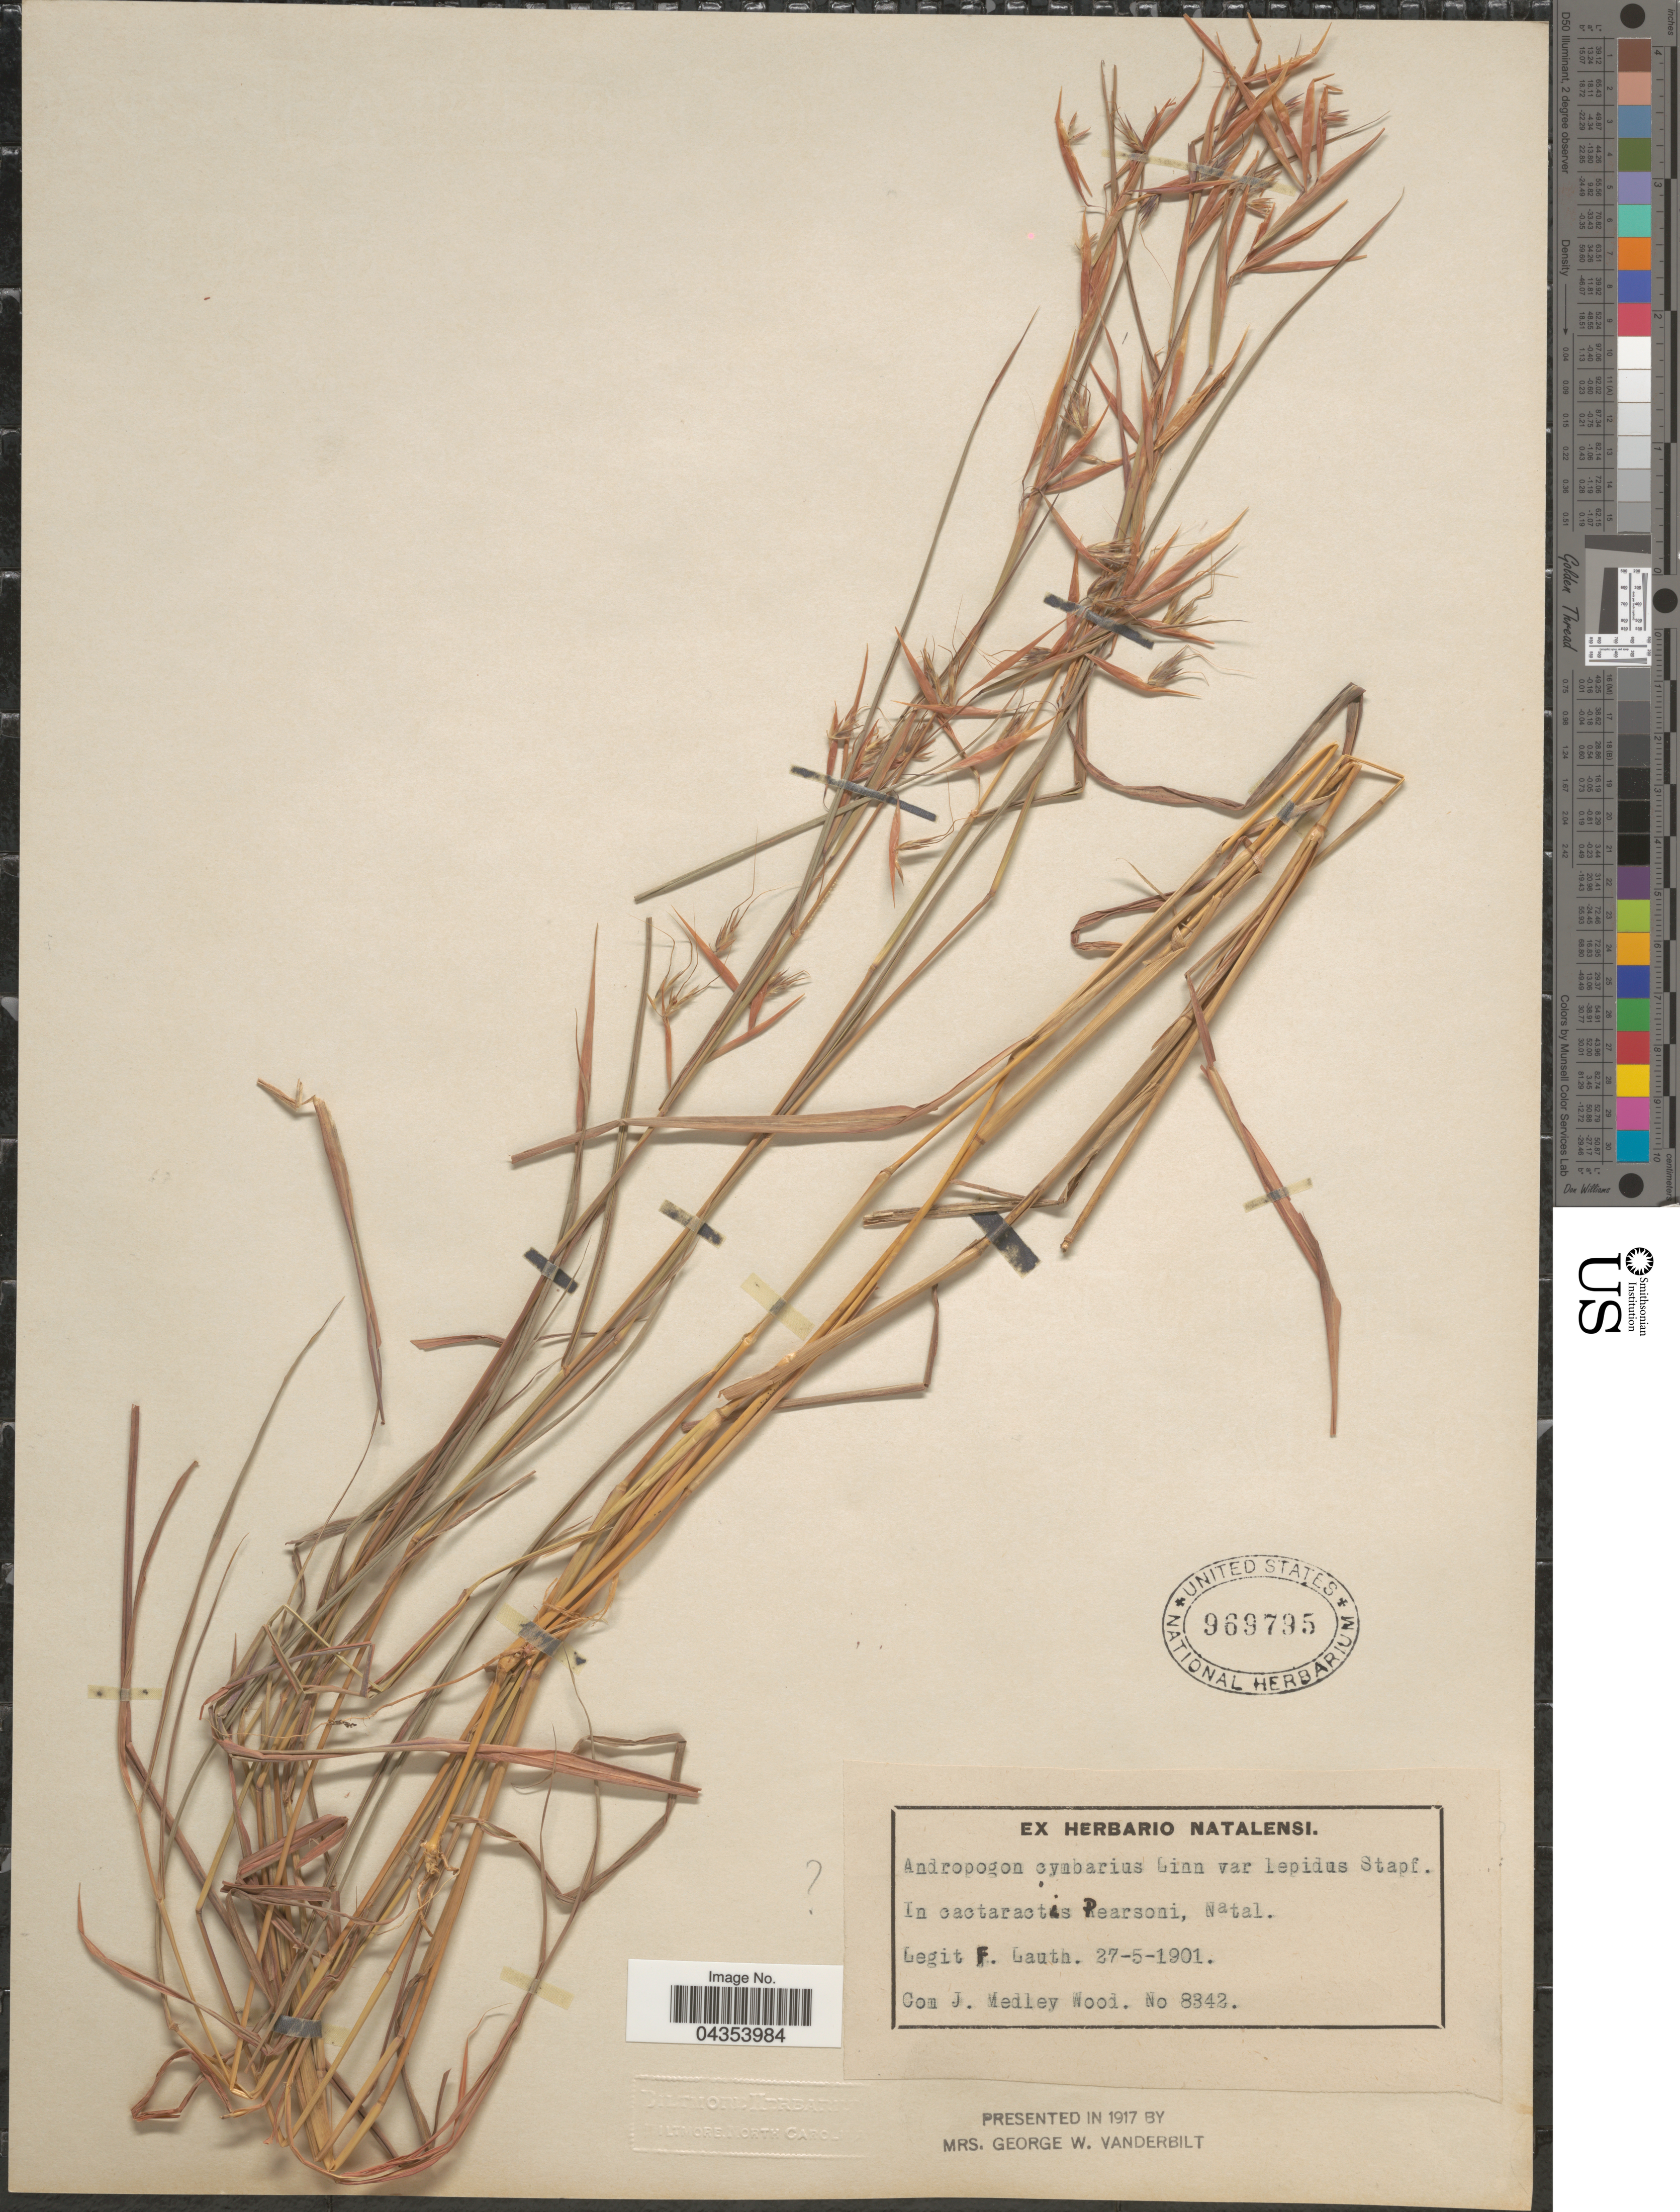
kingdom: Plantae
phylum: Tracheophyta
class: Liliopsida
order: Poales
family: Poaceae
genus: Hyparrhenia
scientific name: Hyparrhenia sp.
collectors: F. Lauth.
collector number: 8342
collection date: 1901-05-27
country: South Africa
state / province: KwaZulu-Natal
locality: In cactaractis Pearsoni, Natal.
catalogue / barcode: US 969795